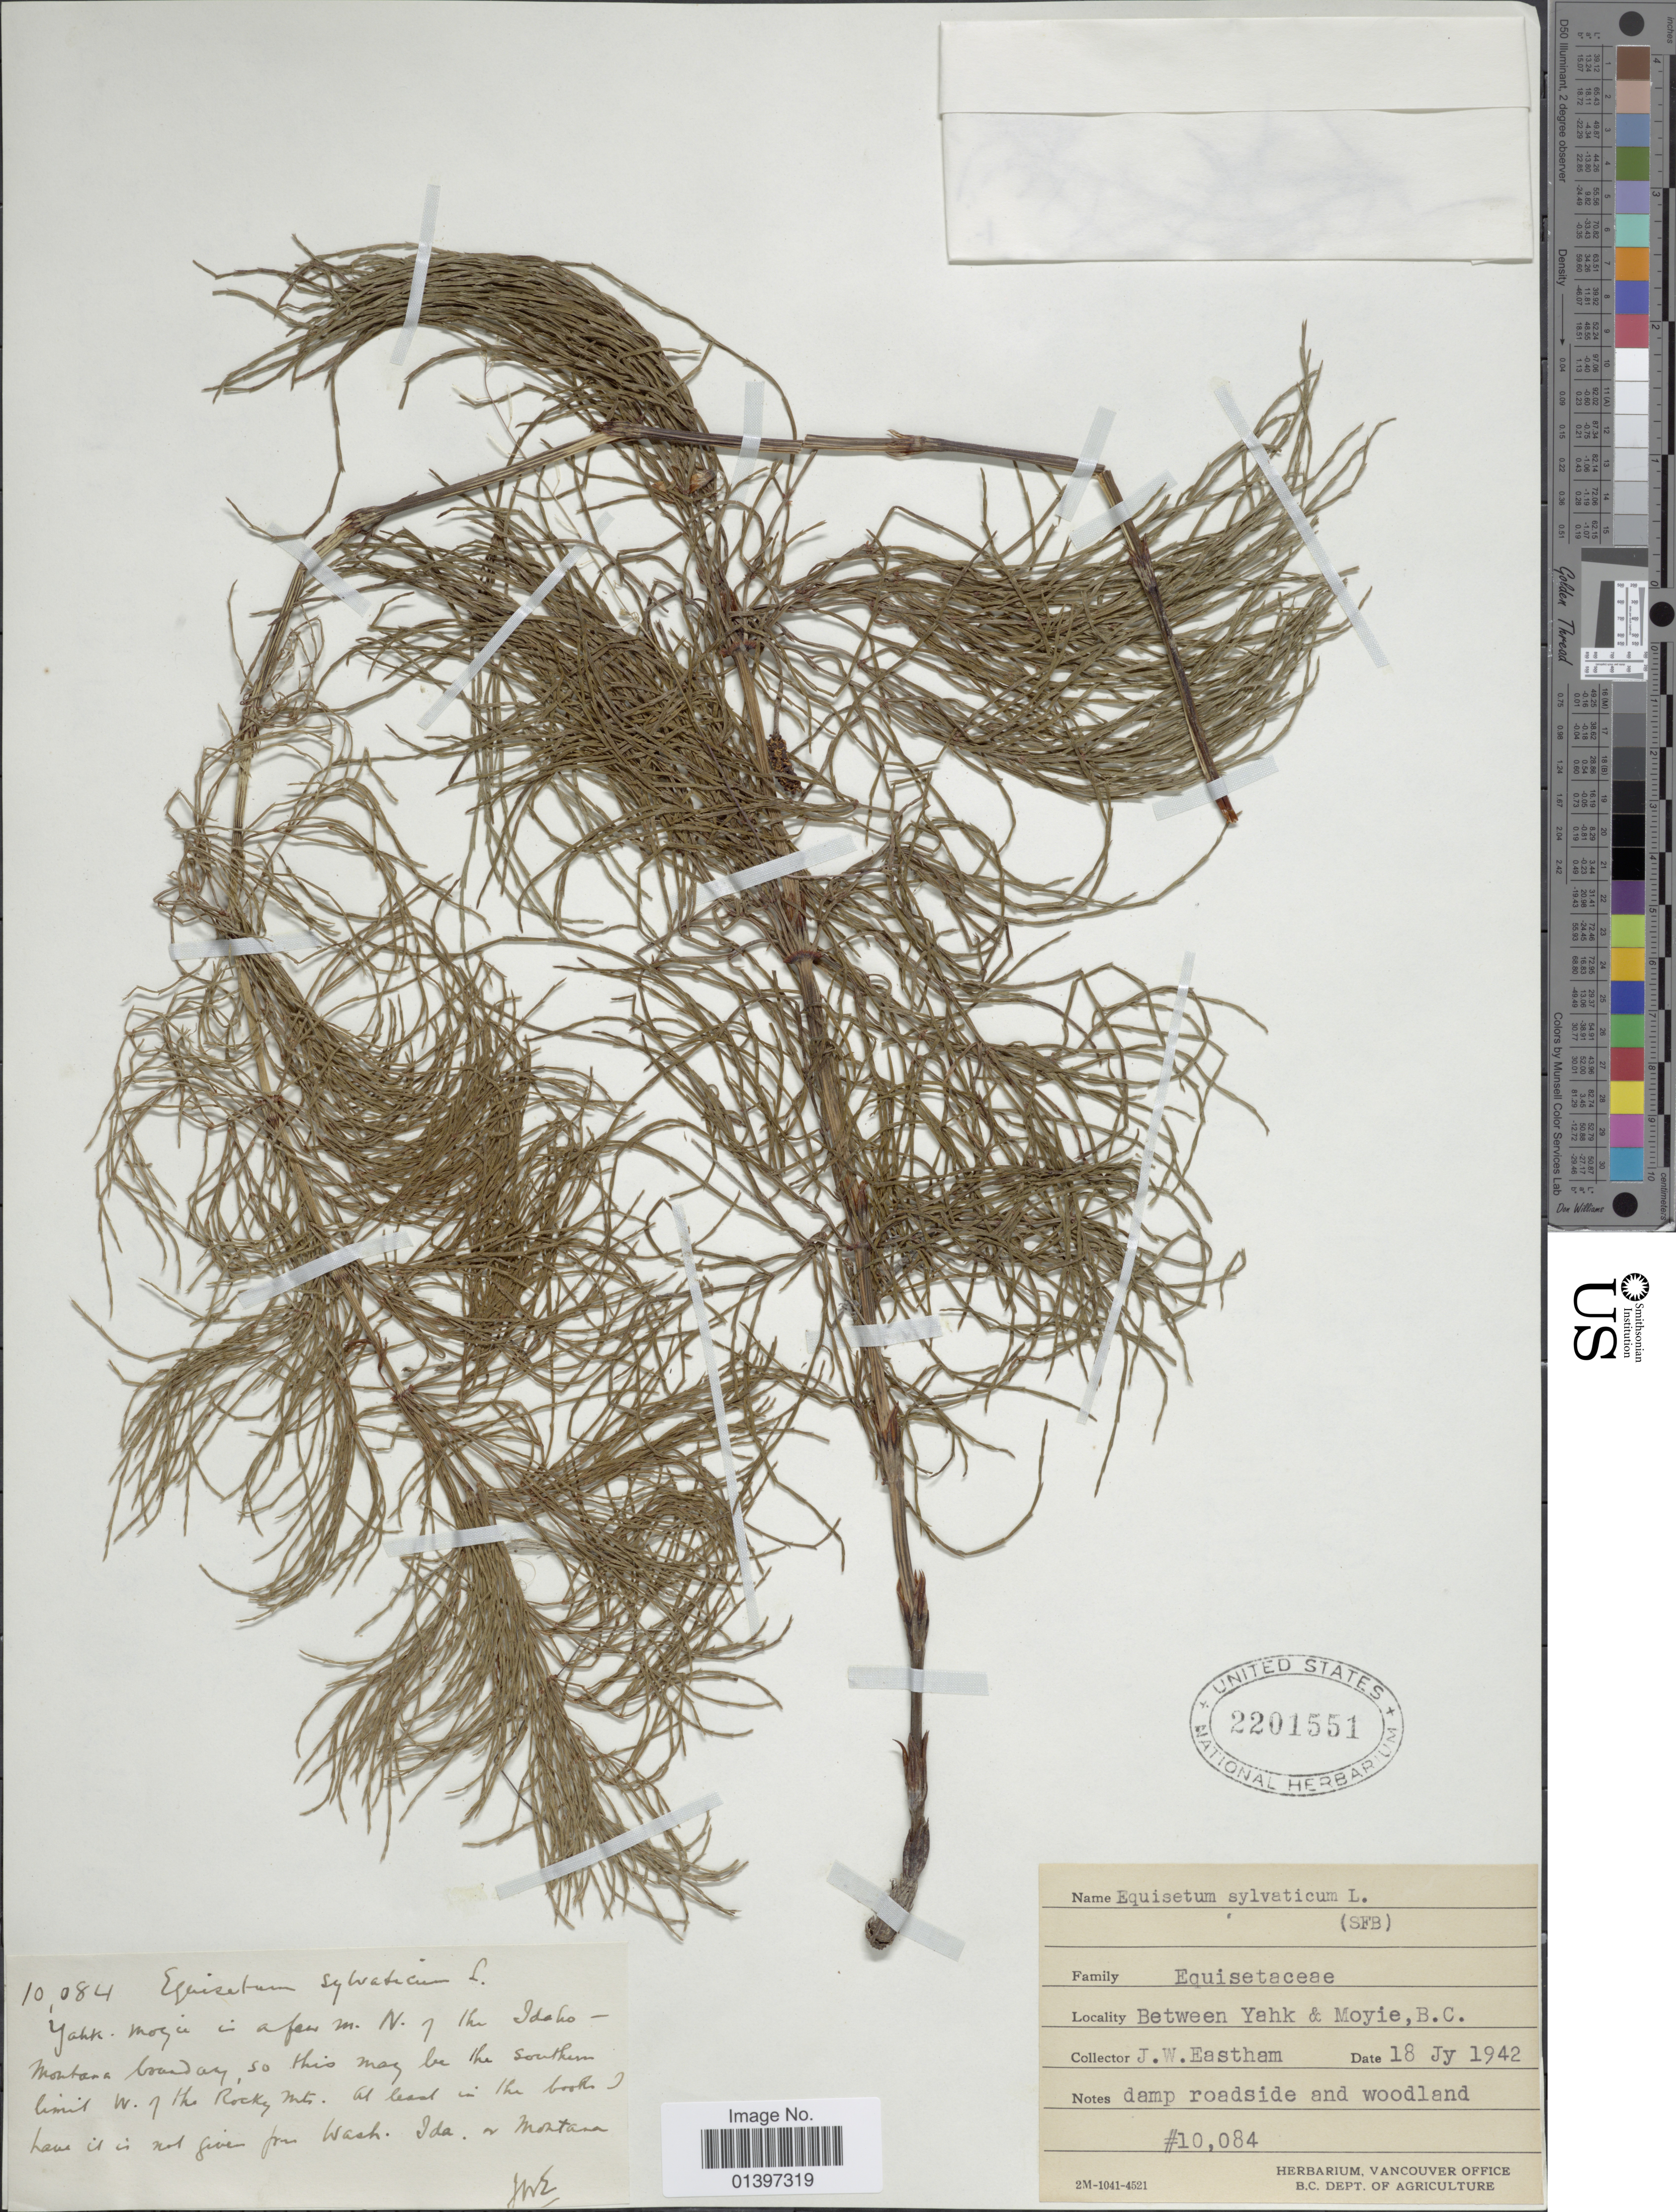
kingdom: Plantae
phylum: Tracheophyta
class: Polypodiopsida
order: Equisetales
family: Equisetaceae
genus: Equisetum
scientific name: Equisetum sylvaticum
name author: L.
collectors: J. Eastham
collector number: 10084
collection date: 1942-07-18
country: Canada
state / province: British Columbia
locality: Between Yahk & Moyie, B.C.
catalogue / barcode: US 2201551